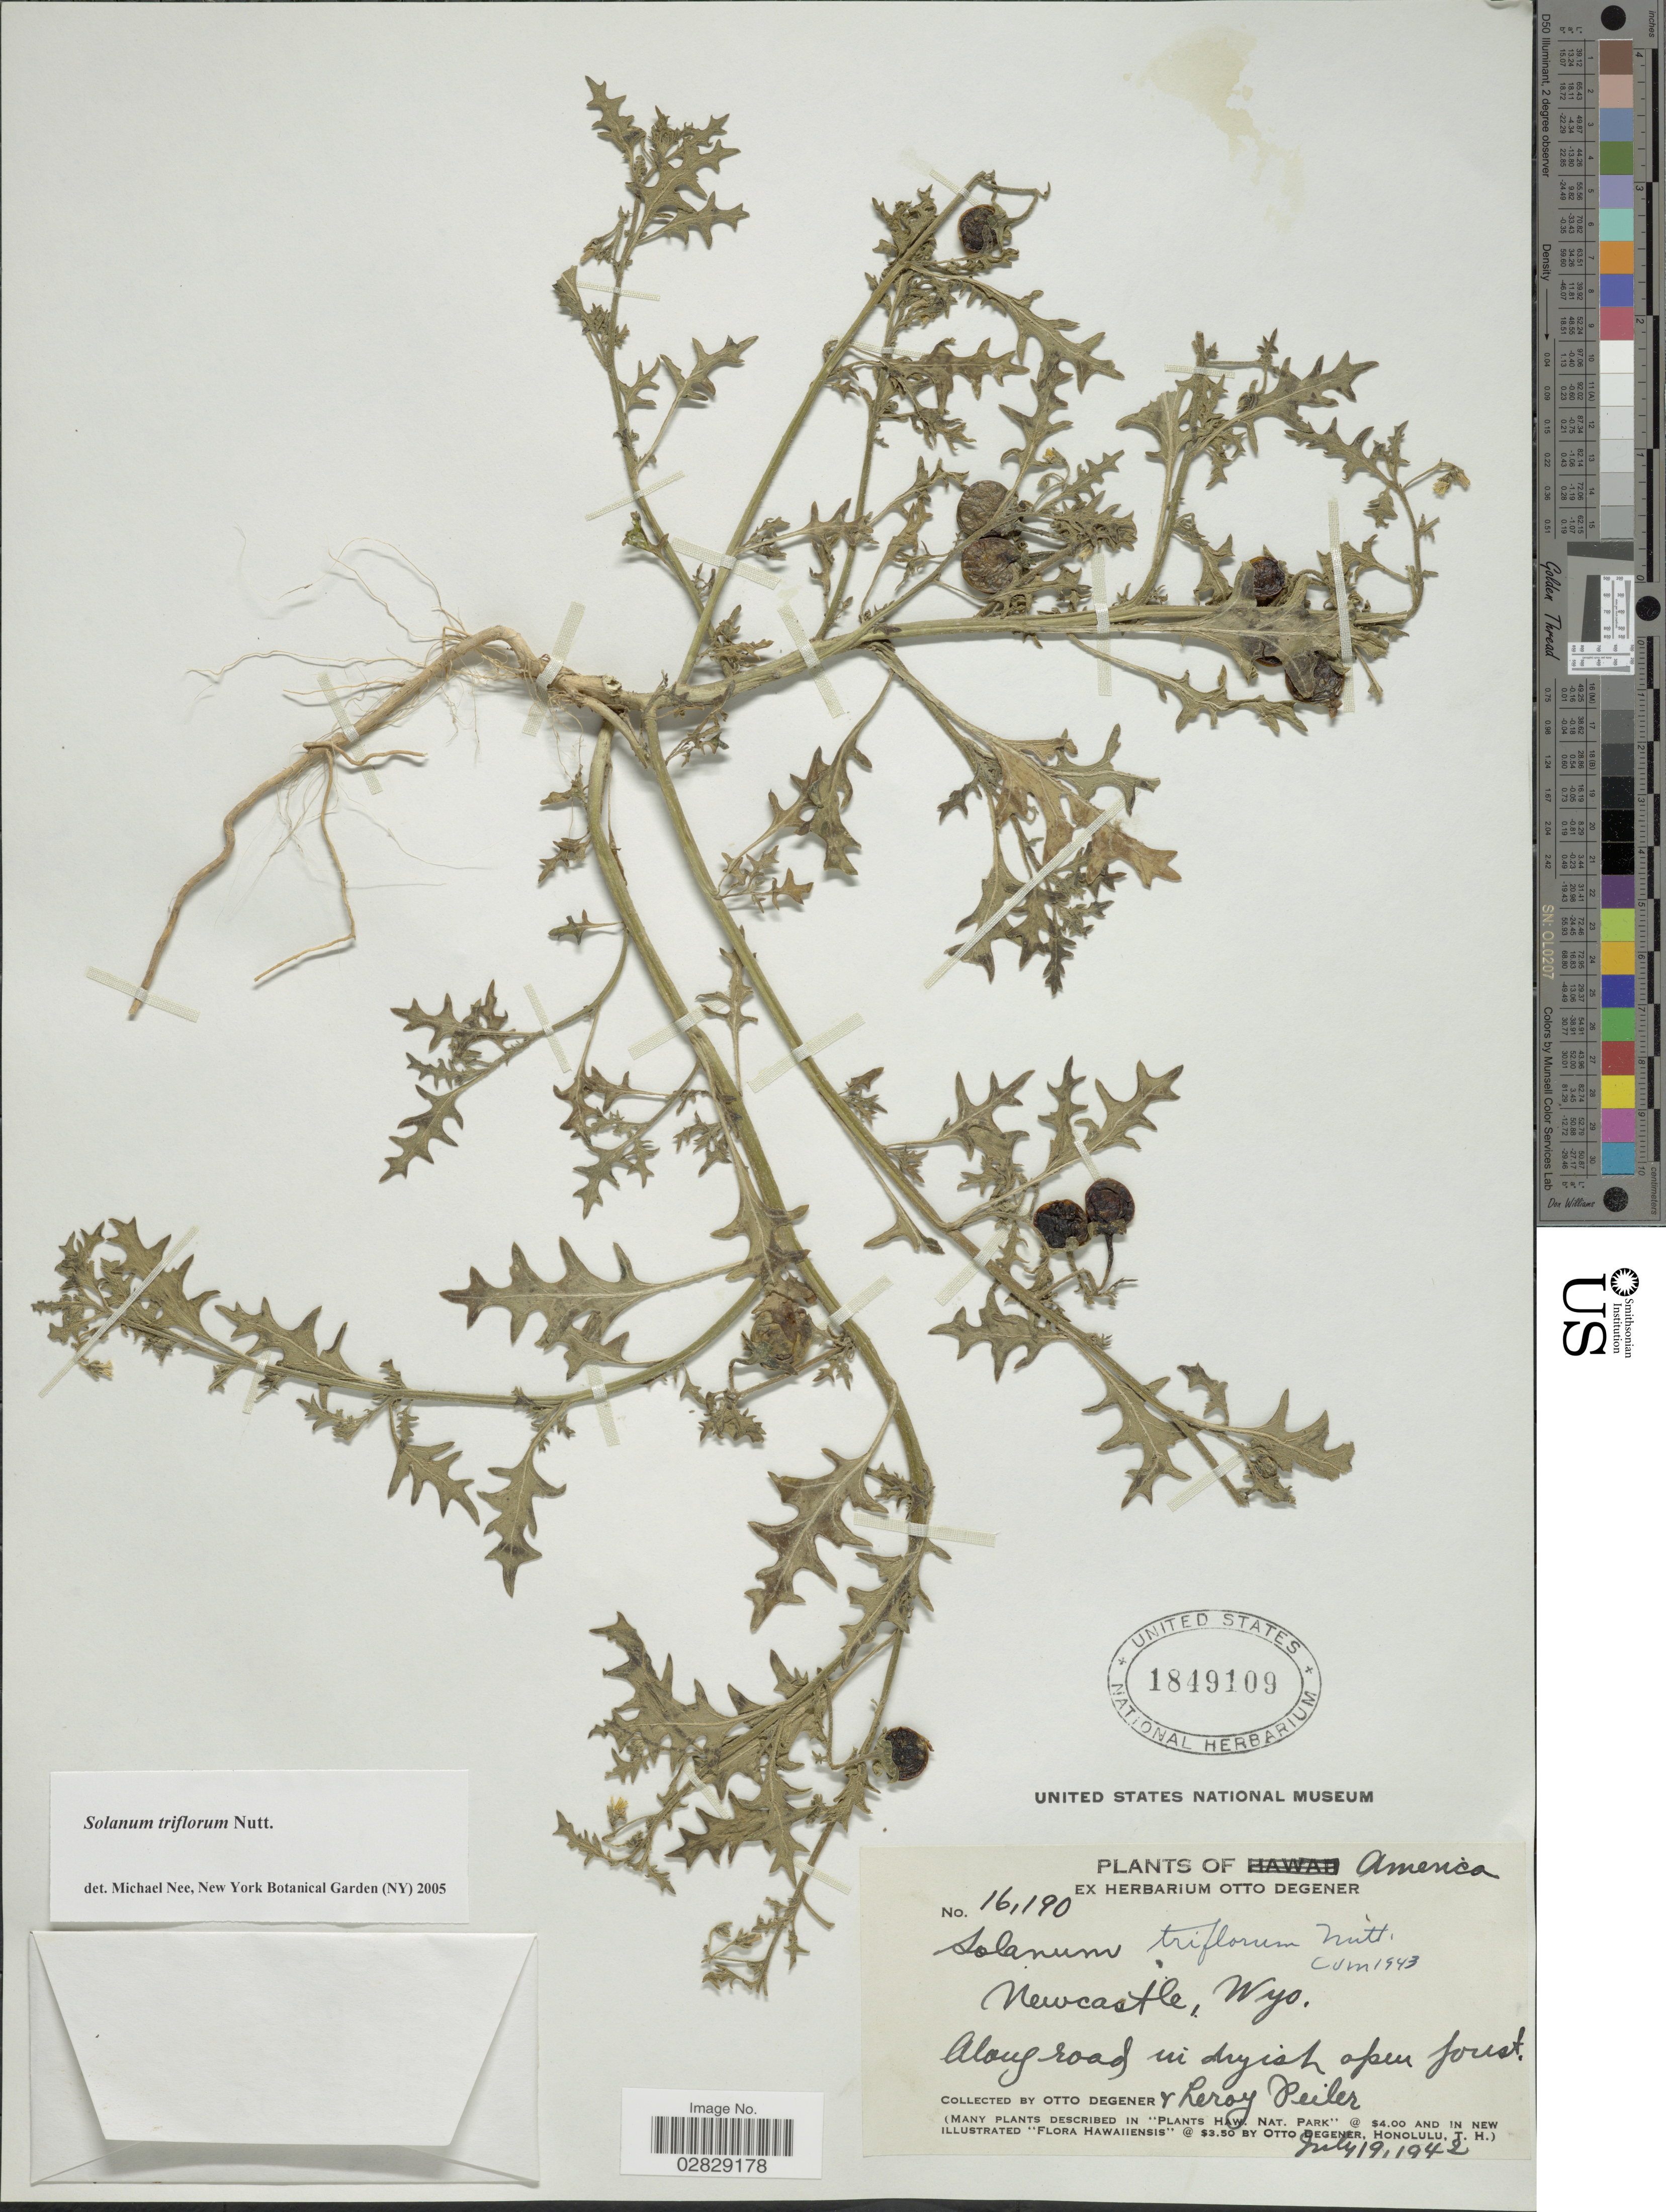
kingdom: Plantae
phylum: Tracheophyta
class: Magnoliopsida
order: Solanales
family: Solanaceae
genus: Solanum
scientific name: Solanum triflorum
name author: Nutt.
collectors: O. Degener & L. Peiler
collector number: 16190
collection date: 1942-07-19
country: United States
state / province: Wyoming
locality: America. Newcastle, along road in dryish open forest.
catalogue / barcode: US 1849109